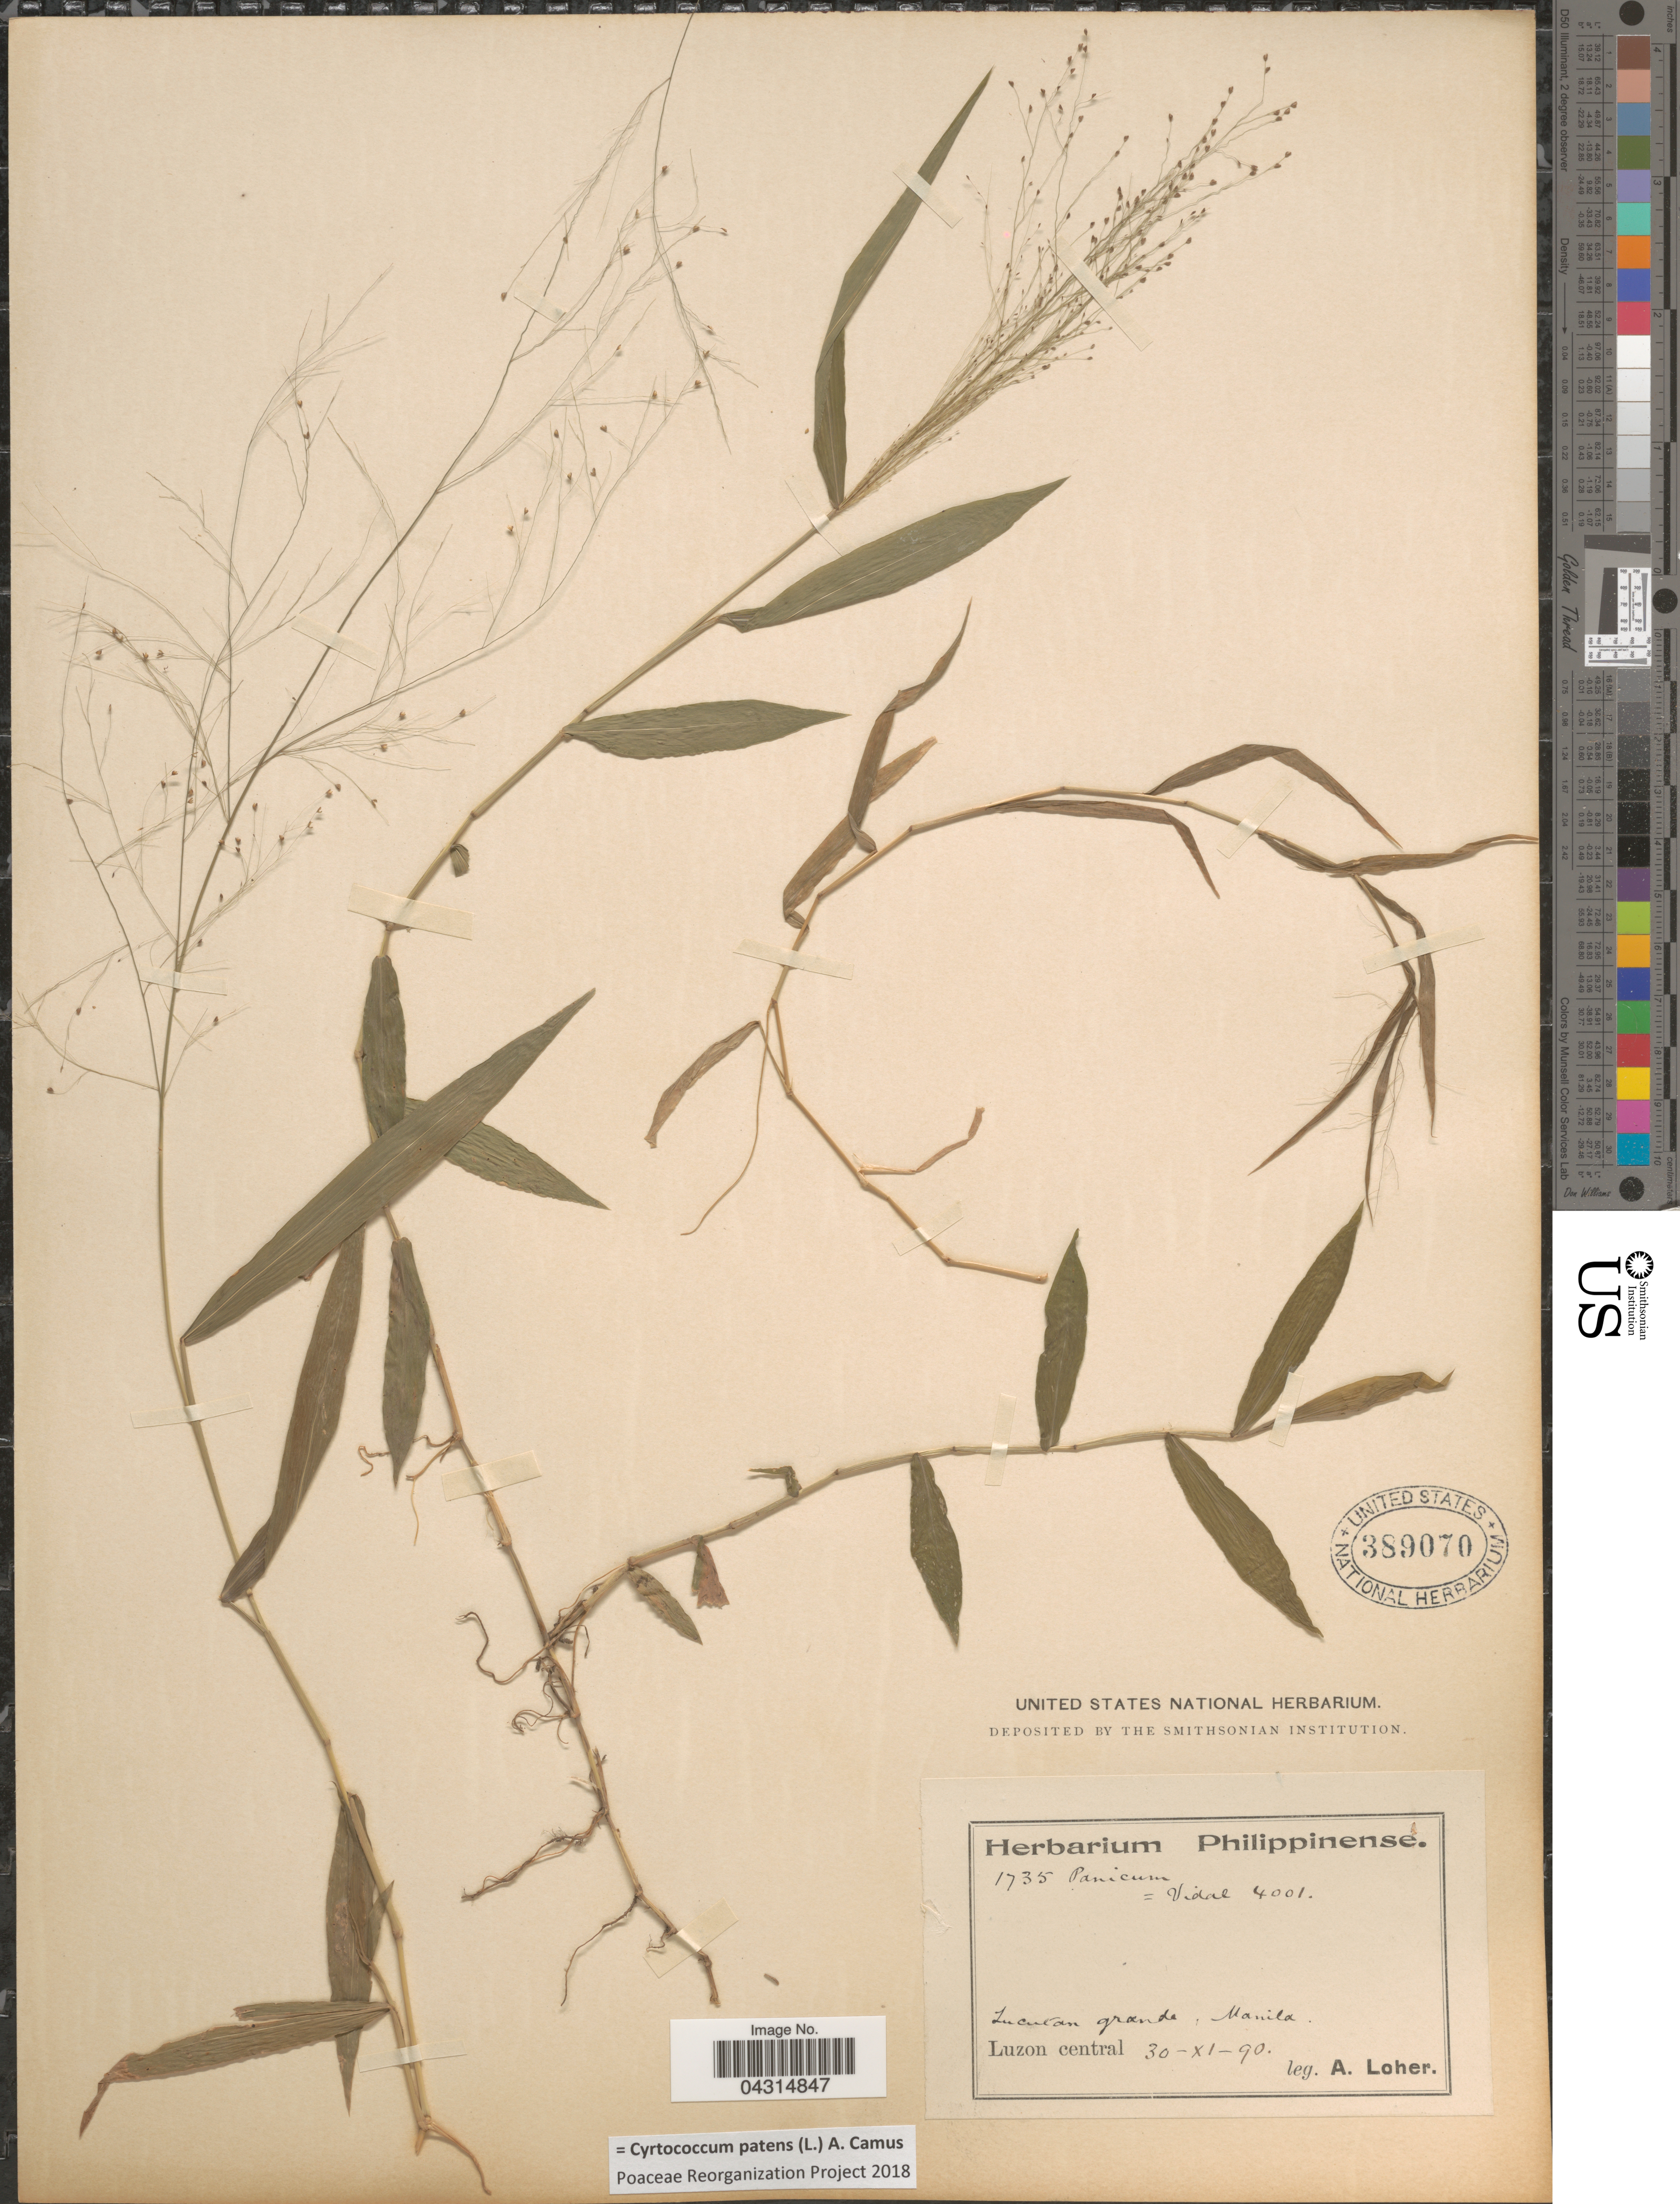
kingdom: Plantae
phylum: Tracheophyta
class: Liliopsida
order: Poales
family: Poaceae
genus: Cyrtococcum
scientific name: Cyrtococcum patens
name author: (L.) A. Camus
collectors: A. Loher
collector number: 1735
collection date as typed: Transcribed d/m/y: 30/11/90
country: Philippines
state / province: Central Luzon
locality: Lucutan grande, Manila. Luzon central.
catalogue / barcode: US 389070